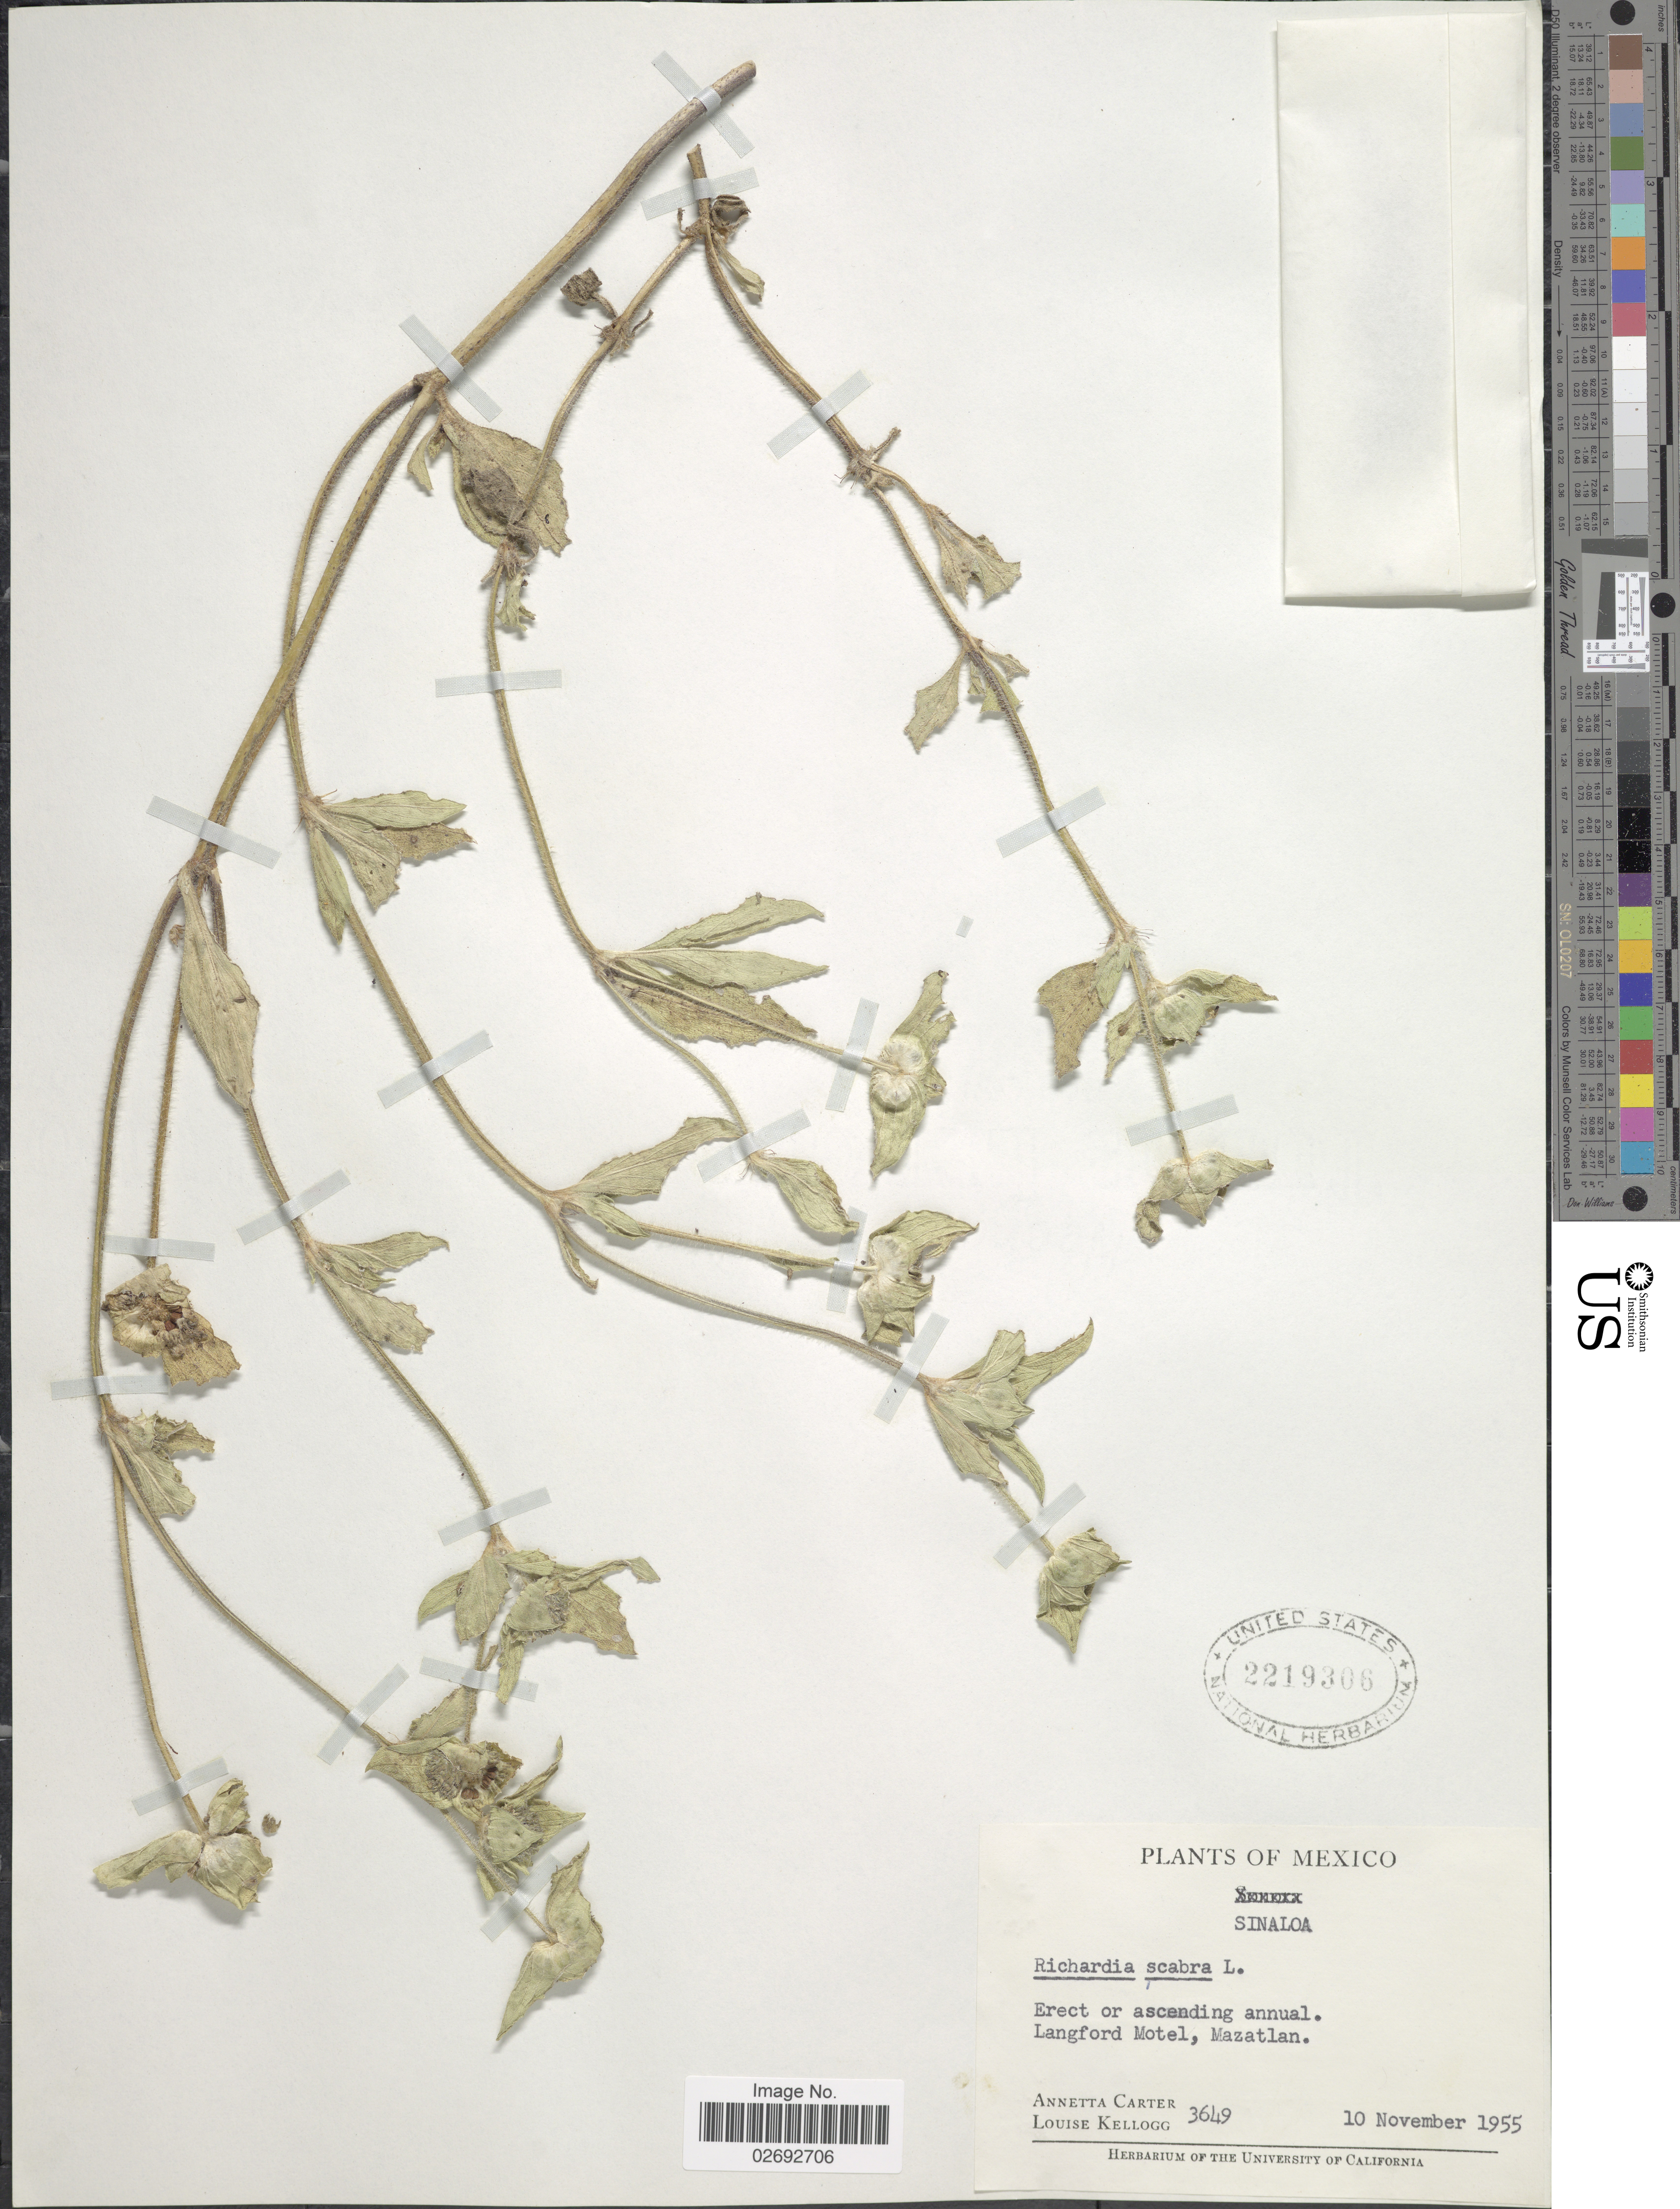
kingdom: Plantae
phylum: Tracheophyta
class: Magnoliopsida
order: Gentianales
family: Rubiaceae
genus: Richardia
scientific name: Richardia scabra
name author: L.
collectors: A. Carter & L. Kellogg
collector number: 3649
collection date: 1955-11-10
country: Mexico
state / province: Sinaloa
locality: Langford Motel, Mazatlan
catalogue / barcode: US 2219306